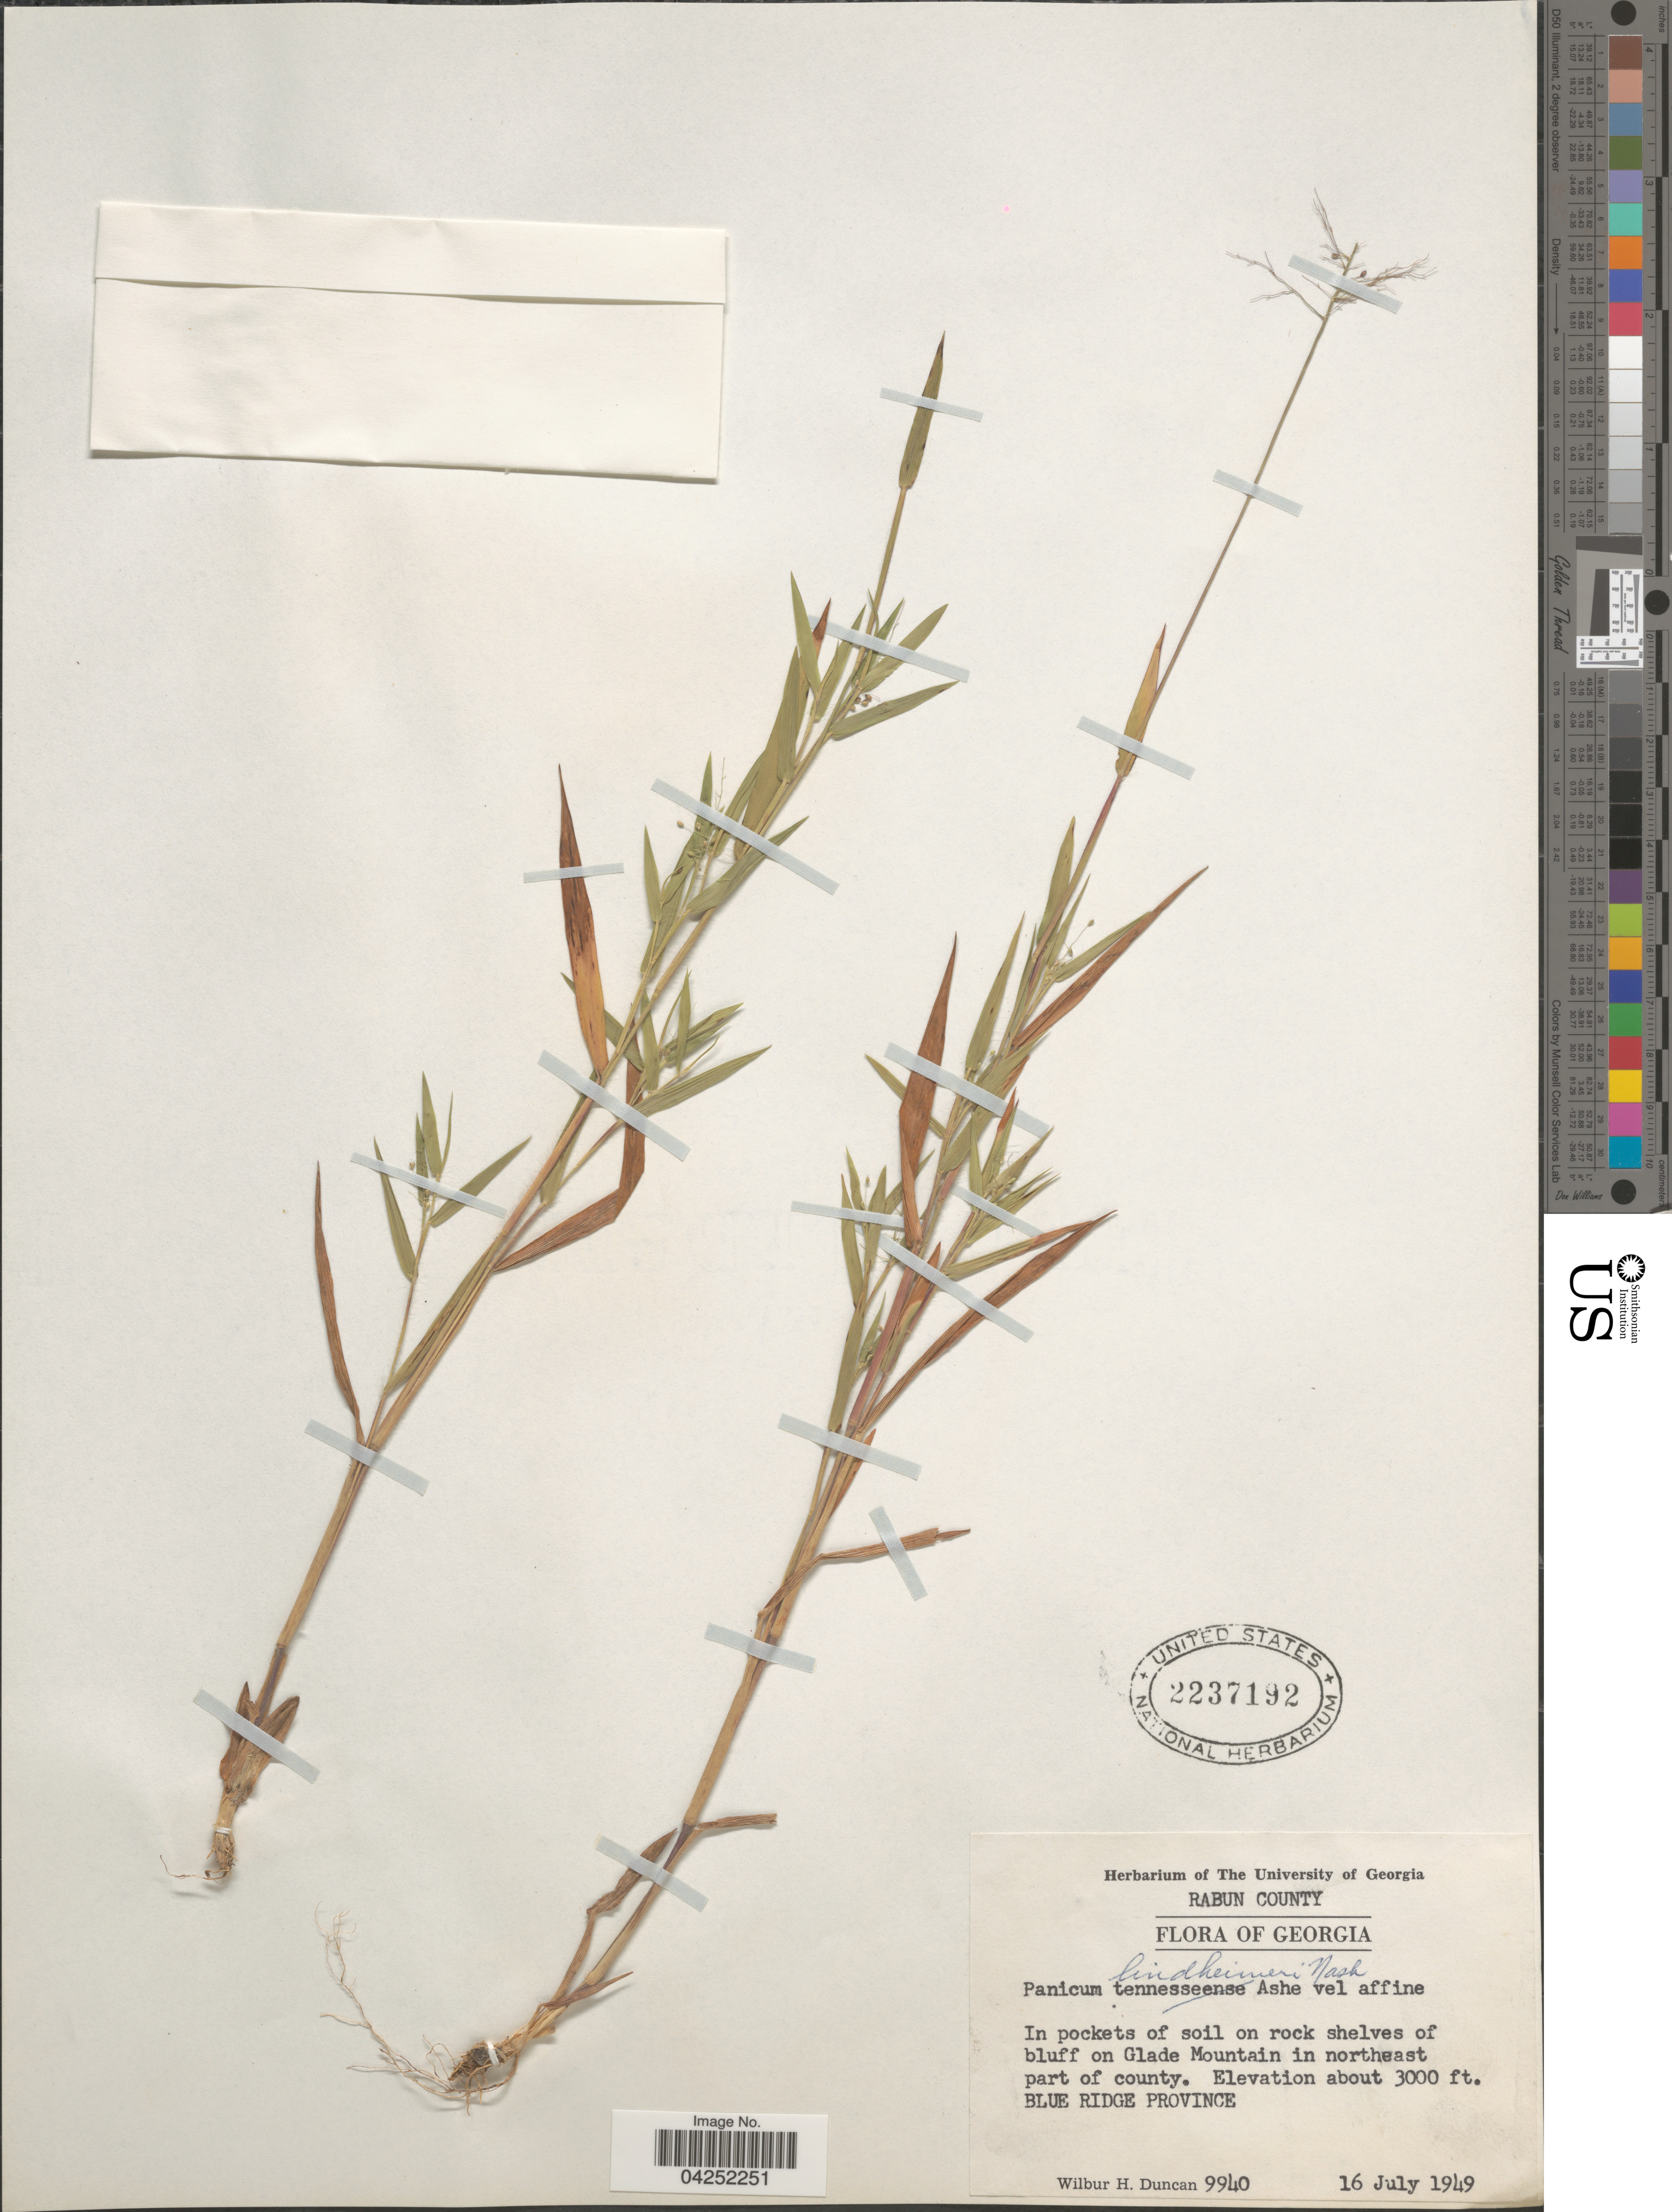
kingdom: Plantae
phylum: Tracheophyta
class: Liliopsida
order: Poales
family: Poaceae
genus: Dichanthelium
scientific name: Dichanthelium acuminatum var. lindheimeri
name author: (Nash) Gould & C.A. Clark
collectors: W. H. Duncan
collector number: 9940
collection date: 1949-07-16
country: United States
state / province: Georgia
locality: Rabun County. In pockets of soil on rock shelves of bluff on Glade Mountain in northeast part of county. Blue Ridge Province.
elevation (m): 914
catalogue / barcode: US 2237192